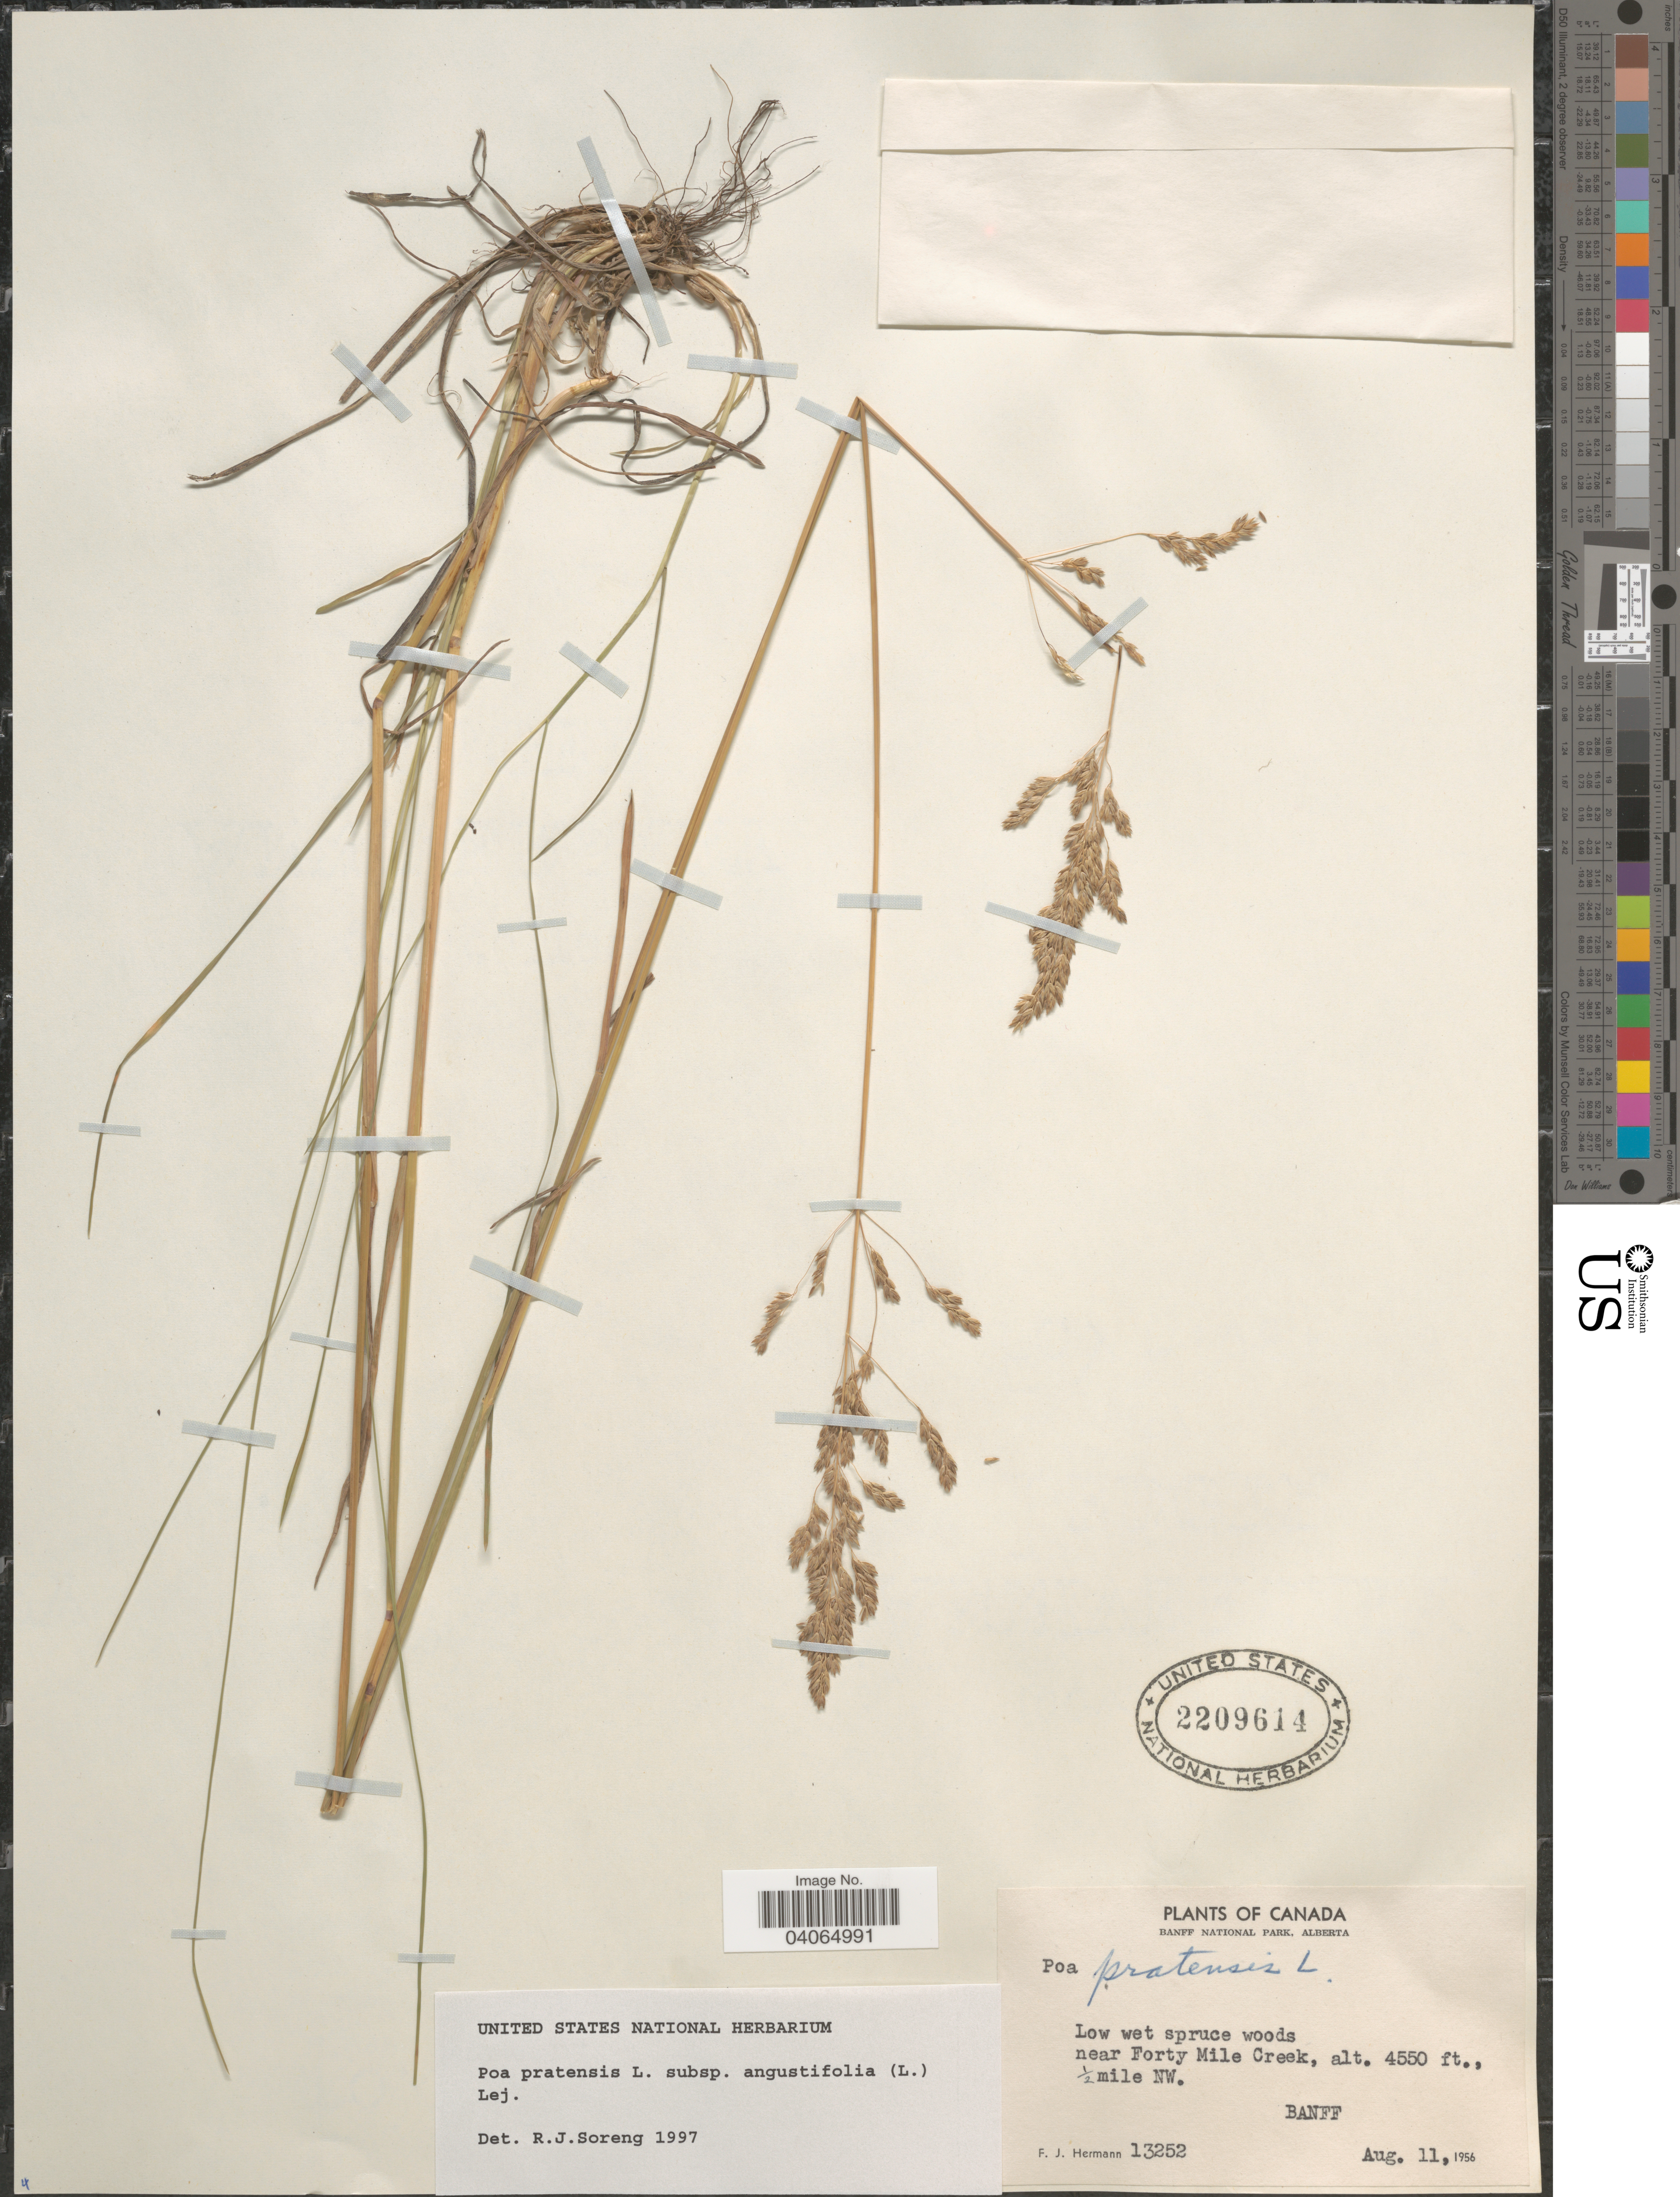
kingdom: Plantae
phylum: Tracheophyta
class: Liliopsida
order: Poales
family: Poaceae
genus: Poa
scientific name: Poa pratensis subsp. angustifolia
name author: (L.) Lej.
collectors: F. J. Hermann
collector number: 13252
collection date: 1956-08-11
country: Canada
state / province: Alberta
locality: Banff National Park. Near Forty Mile Creek, ½ mile NW. Banff.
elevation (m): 1387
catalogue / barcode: US 2209614